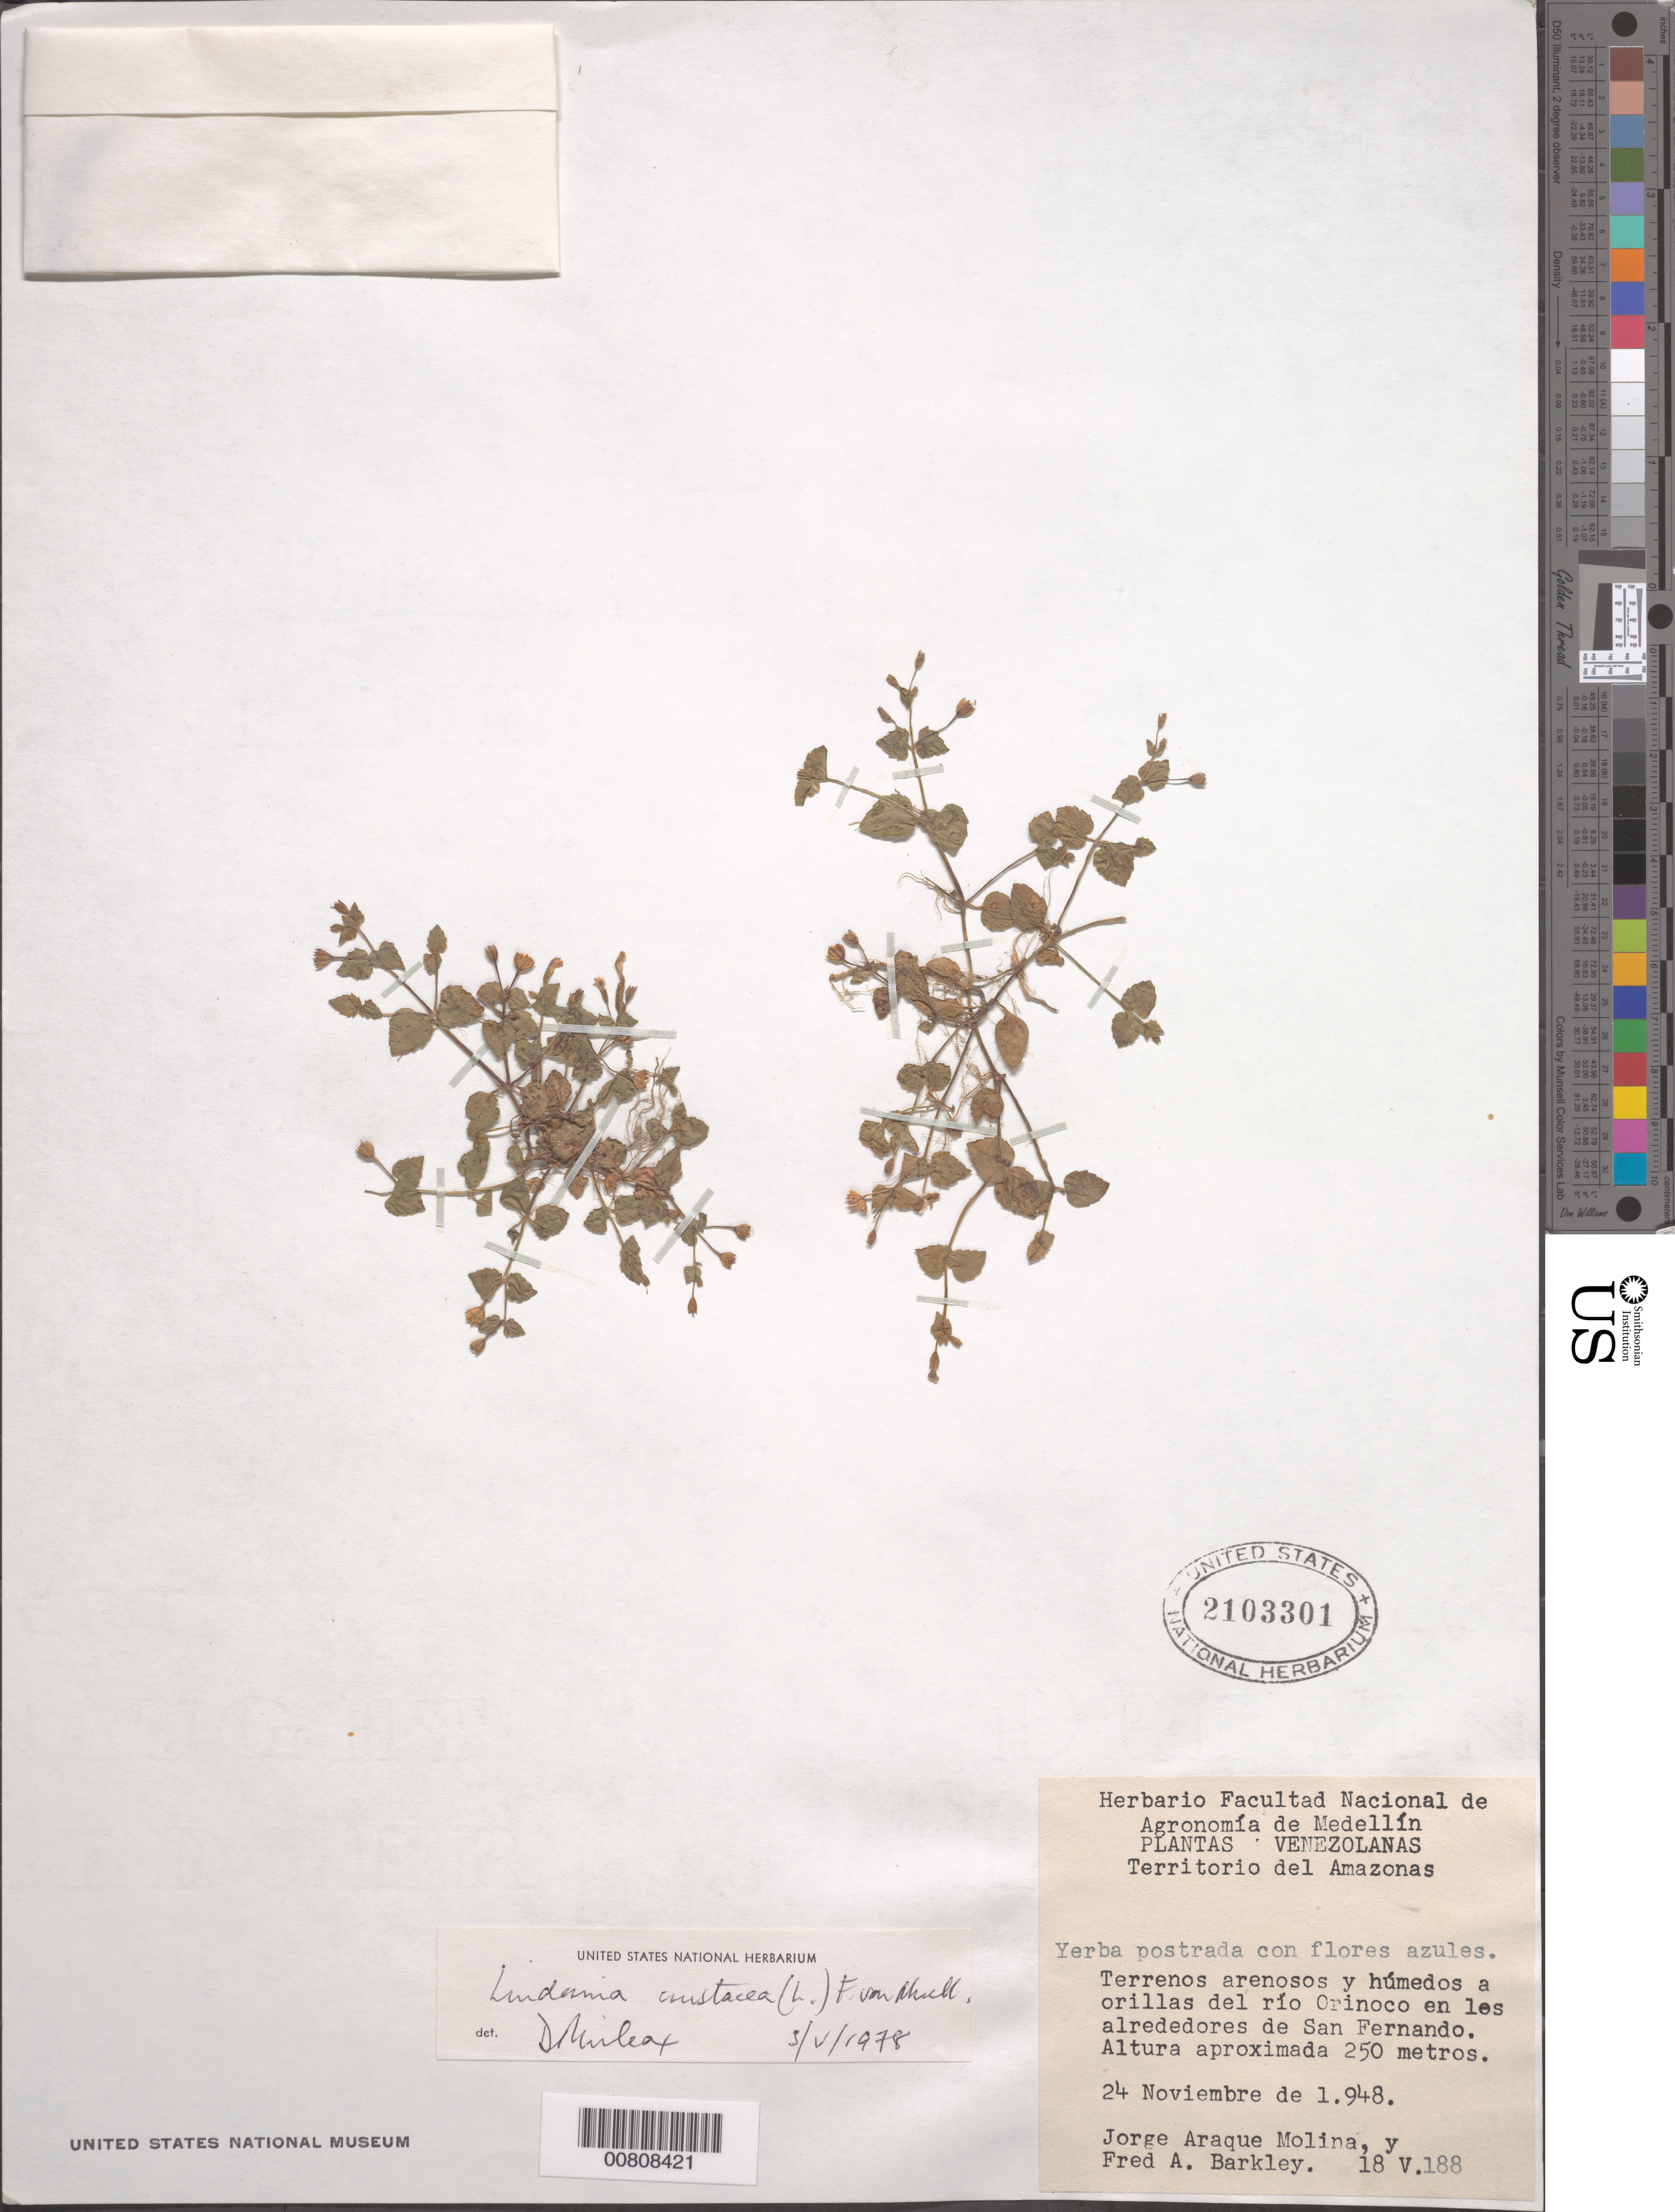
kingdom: Plantae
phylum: Tracheophyta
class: Magnoliopsida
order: Lamiales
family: Linderniaceae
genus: Lindernia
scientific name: Lindernia crustacea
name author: (L.) F. Muell.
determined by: Muleax, D.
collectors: J. A. Molina & F. A. Barkley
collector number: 18v 188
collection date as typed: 24-Nov-48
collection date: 1948-11-24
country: Venezuela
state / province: Amazonas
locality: Río Orinoco en los alrededores de San Fernando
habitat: Terrenos arenosos y húmedos a orillas del río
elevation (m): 250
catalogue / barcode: US 2103301